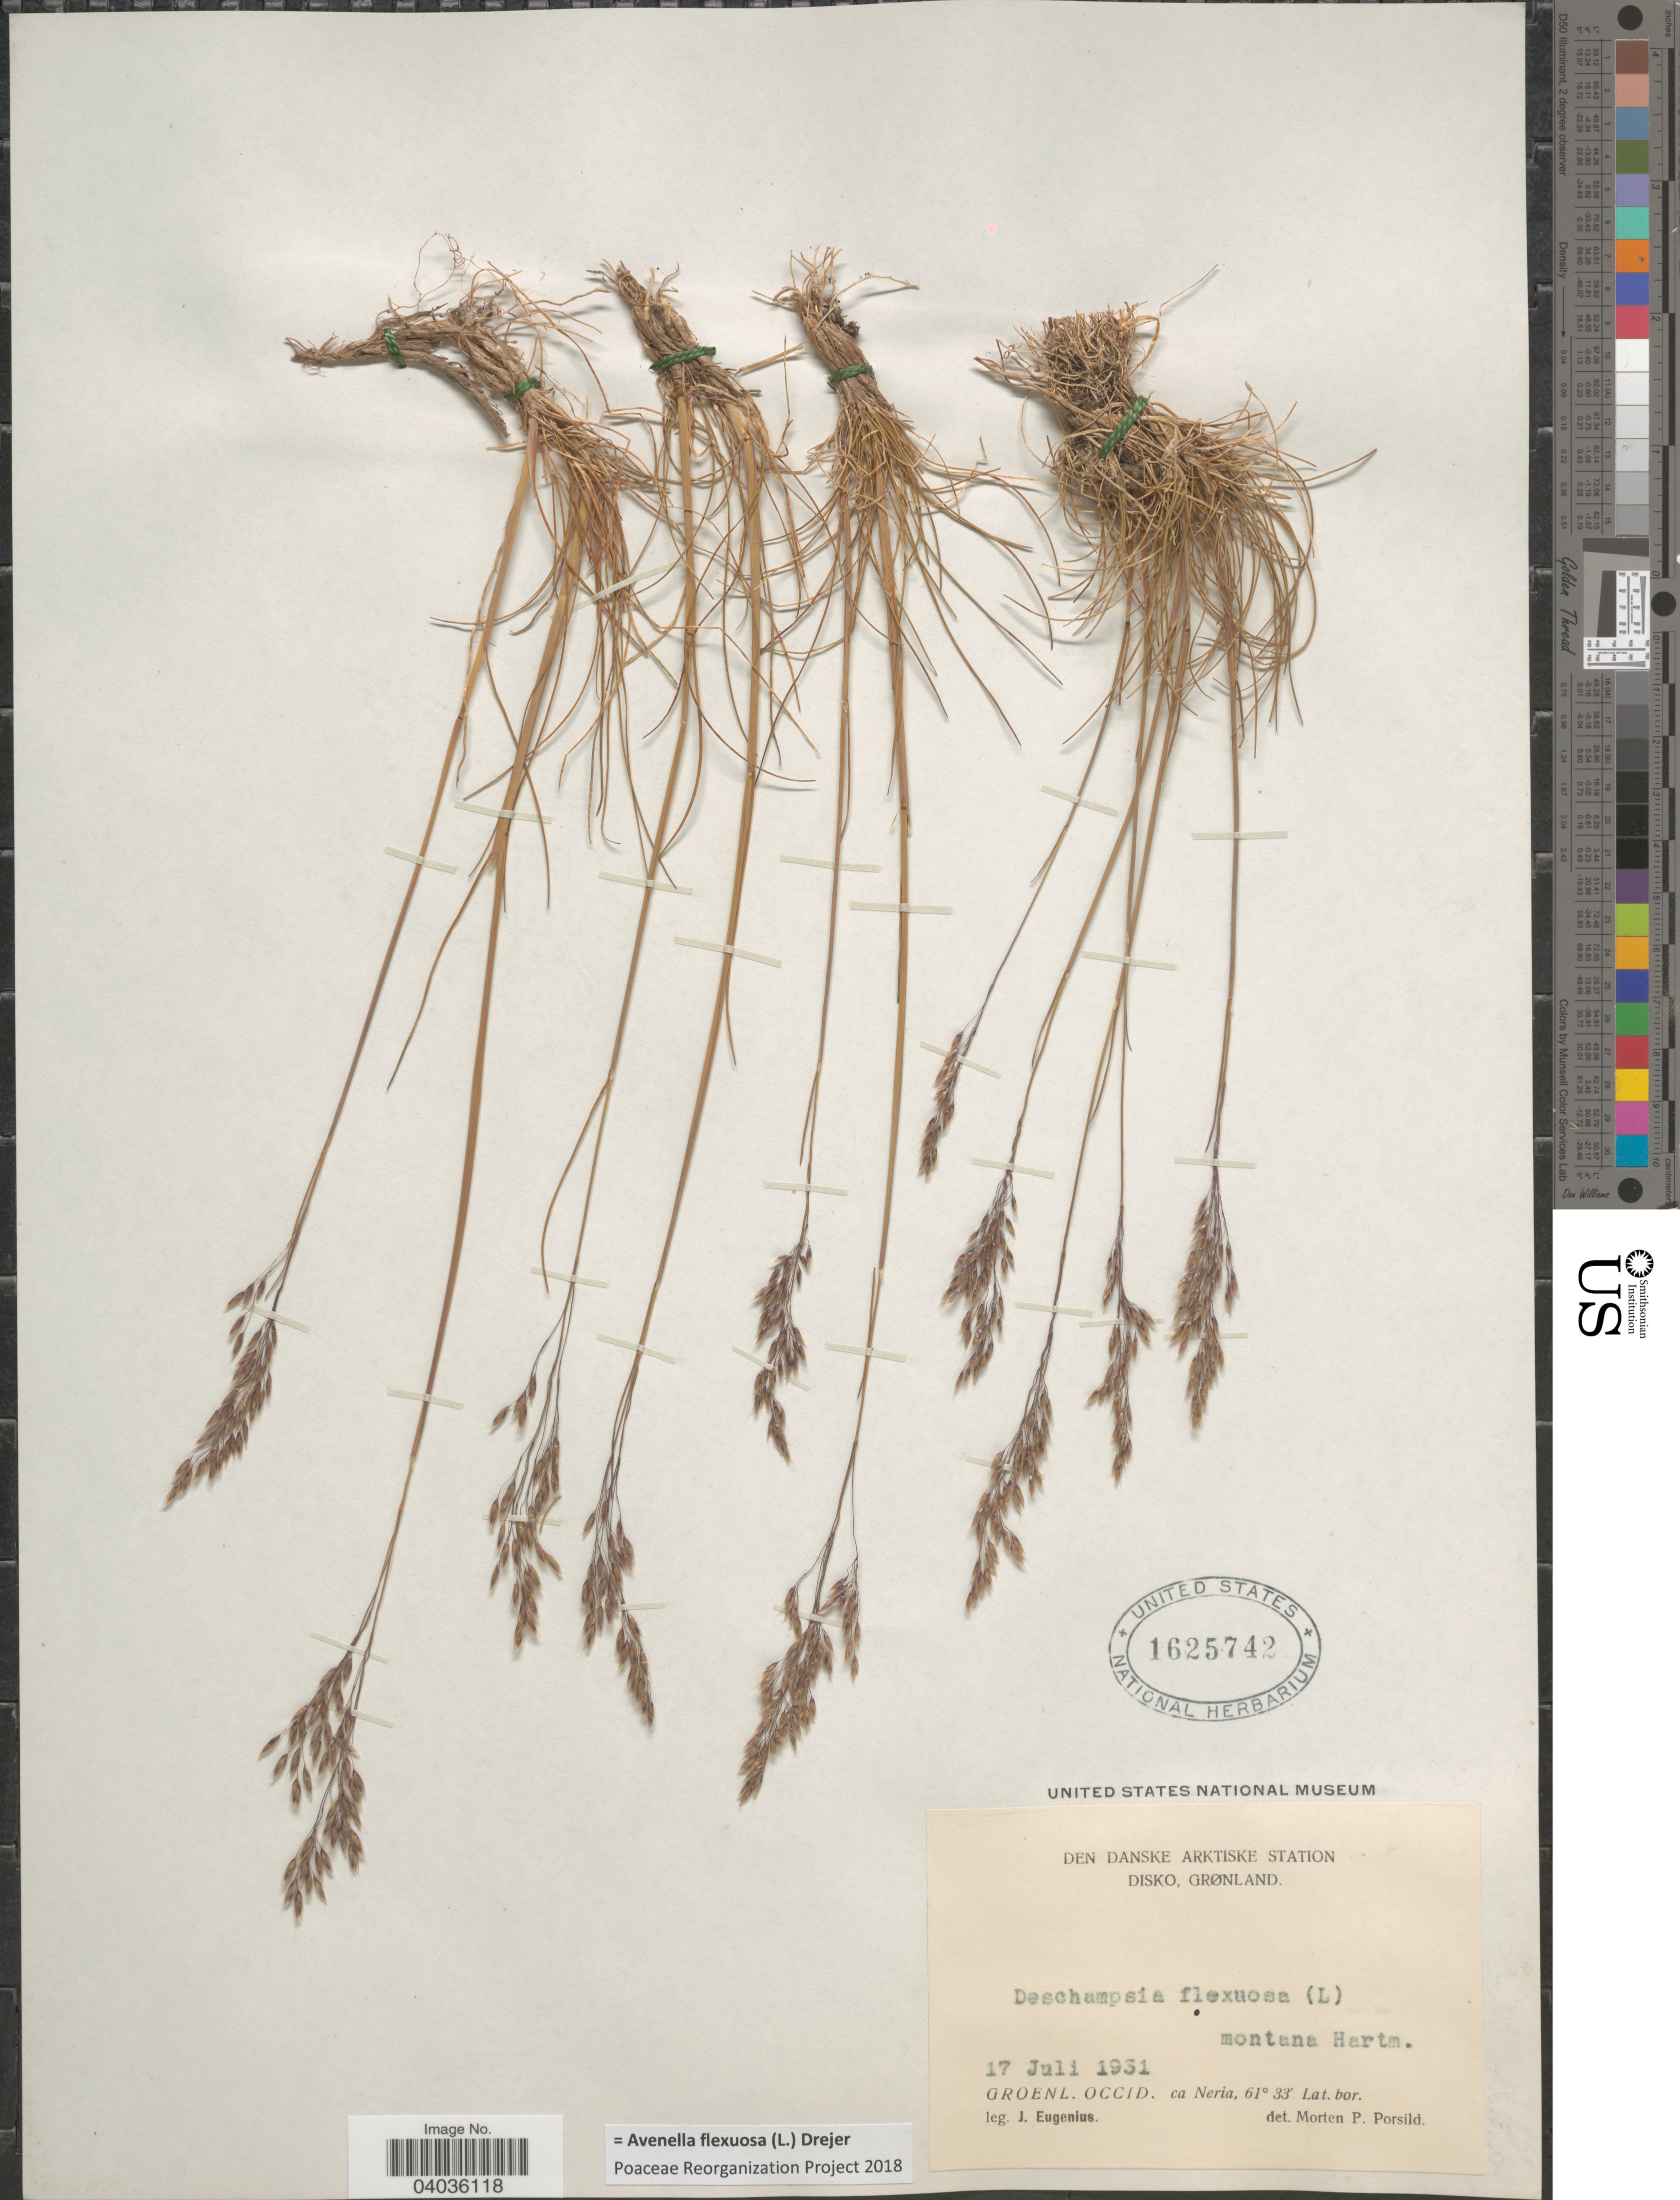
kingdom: Plantae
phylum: Tracheophyta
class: Liliopsida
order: Poales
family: Poaceae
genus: Avenella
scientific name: Avenella flexuosa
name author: (L.) Drejer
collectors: J. Eugenius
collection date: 1931-07-17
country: Greenland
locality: Den Danske Arktiske Station, Disko, Grønland. Groenl. Occid. ca. Neria.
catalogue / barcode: US 1625742